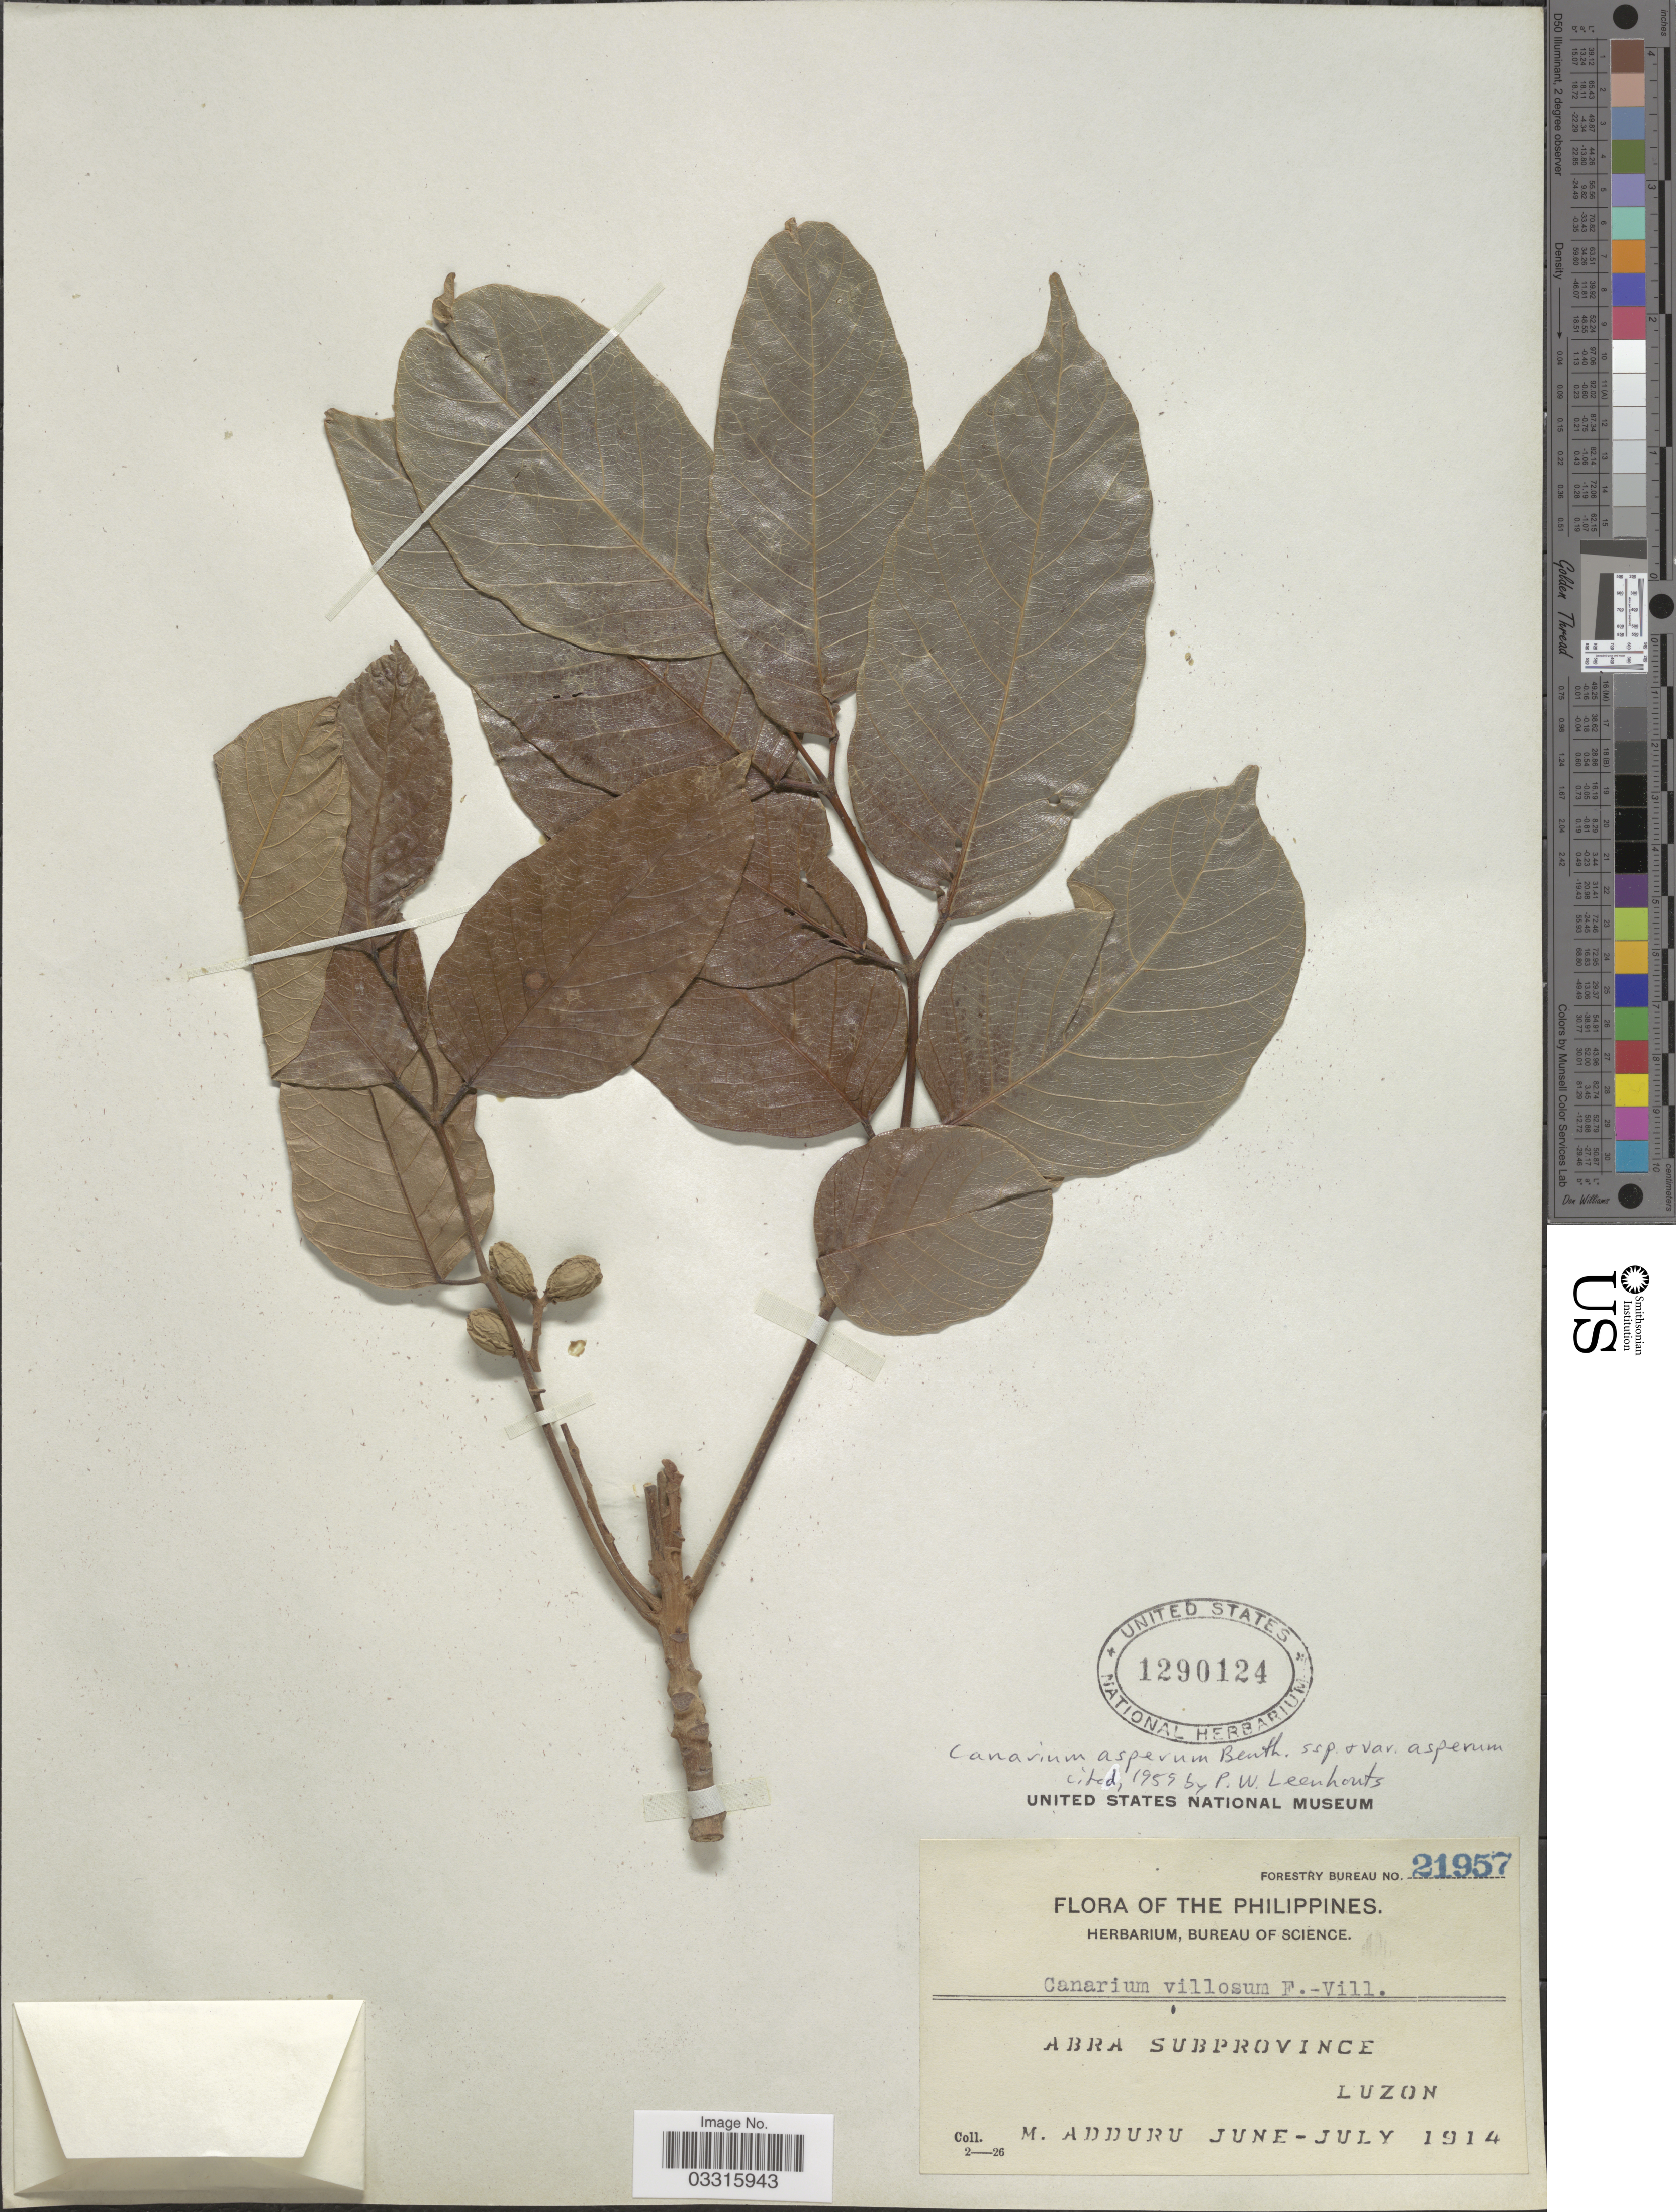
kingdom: Plantae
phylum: Tracheophyta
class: Magnoliopsida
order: Sapindales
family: Burseraceae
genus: Canarium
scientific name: Canarium asperum subsp. asperum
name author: Benth.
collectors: M. Adduru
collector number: Forestry Bureau 21957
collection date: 1914-06/1914-07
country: Philippines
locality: Abra Subprovince, Luzon.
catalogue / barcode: US 1290124